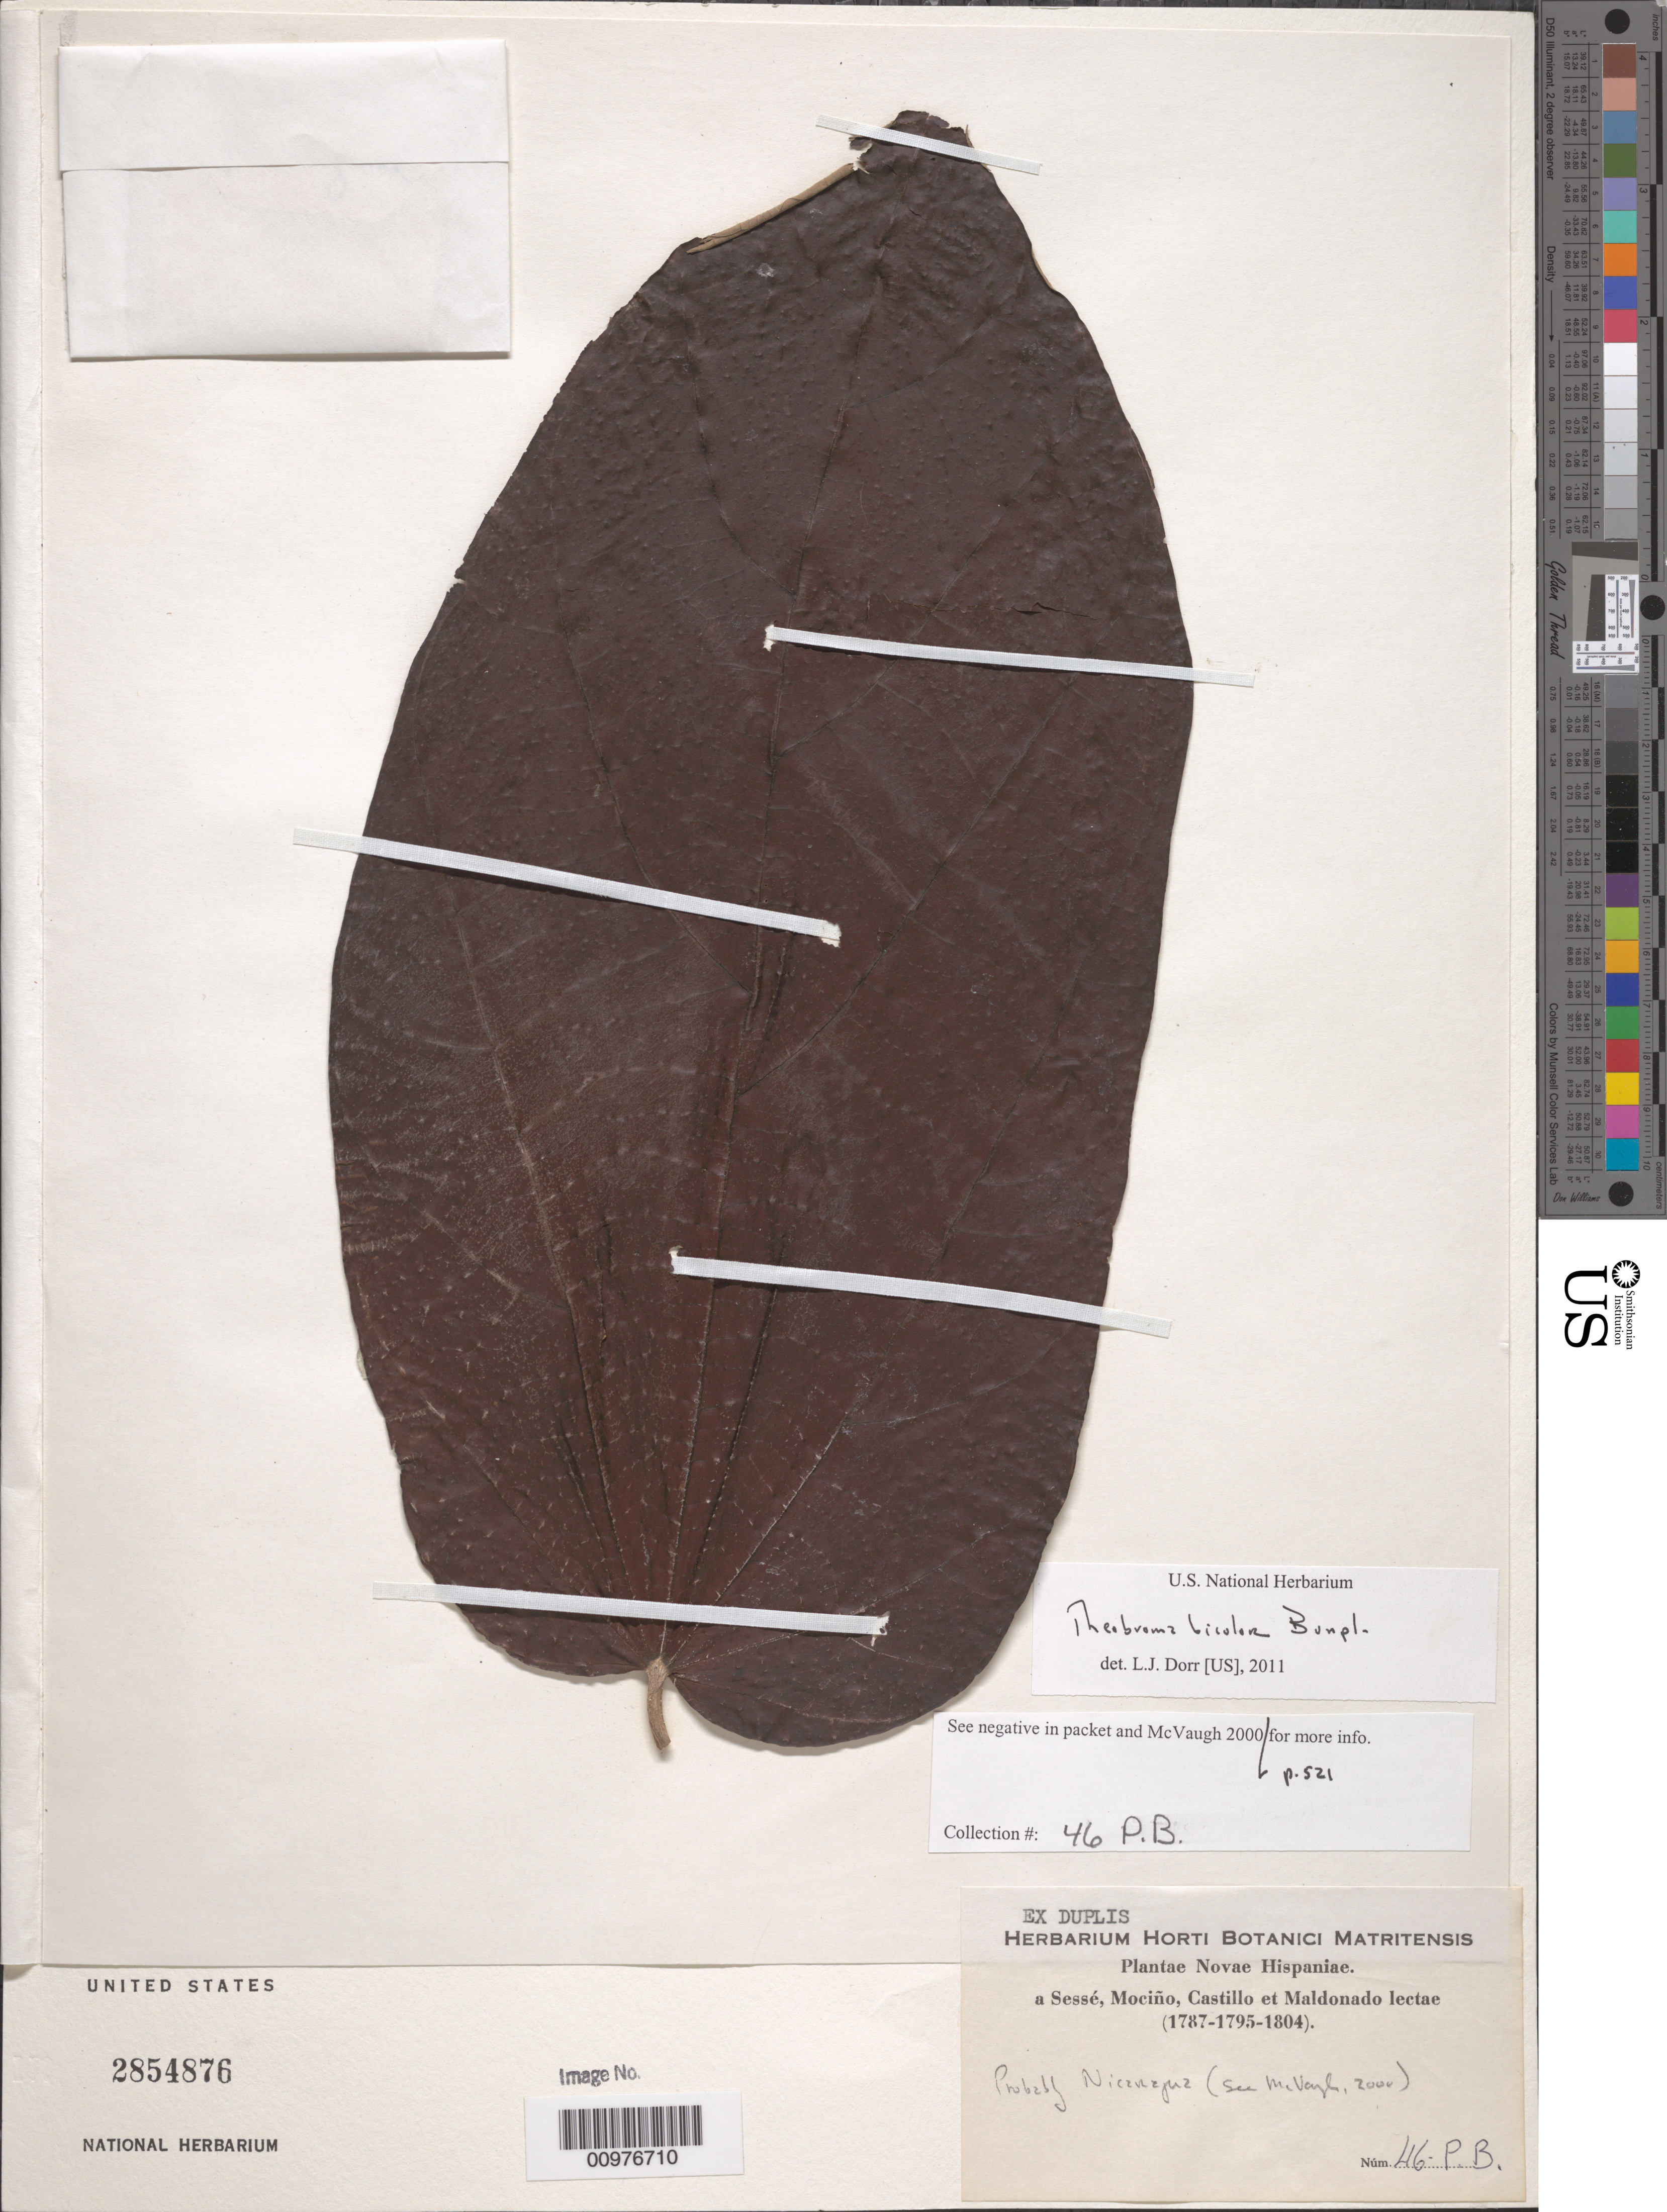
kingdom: Plantae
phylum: Tracheophyta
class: Magnoliopsida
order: Malvales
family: Malvaceae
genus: Theobroma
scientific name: Theobroma bicolor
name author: Bonpl.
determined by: Dorr, L. J., (BOT), Smithsonian Institution - National Museum of Natural History (UNITED STATES)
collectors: M. Sessé y Lacasta et al.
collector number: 46-P.B.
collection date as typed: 1787-1795-1804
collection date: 1787/1804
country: Nicaragua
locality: Novae Hispaniae: probably Nicaragua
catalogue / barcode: US 2854876